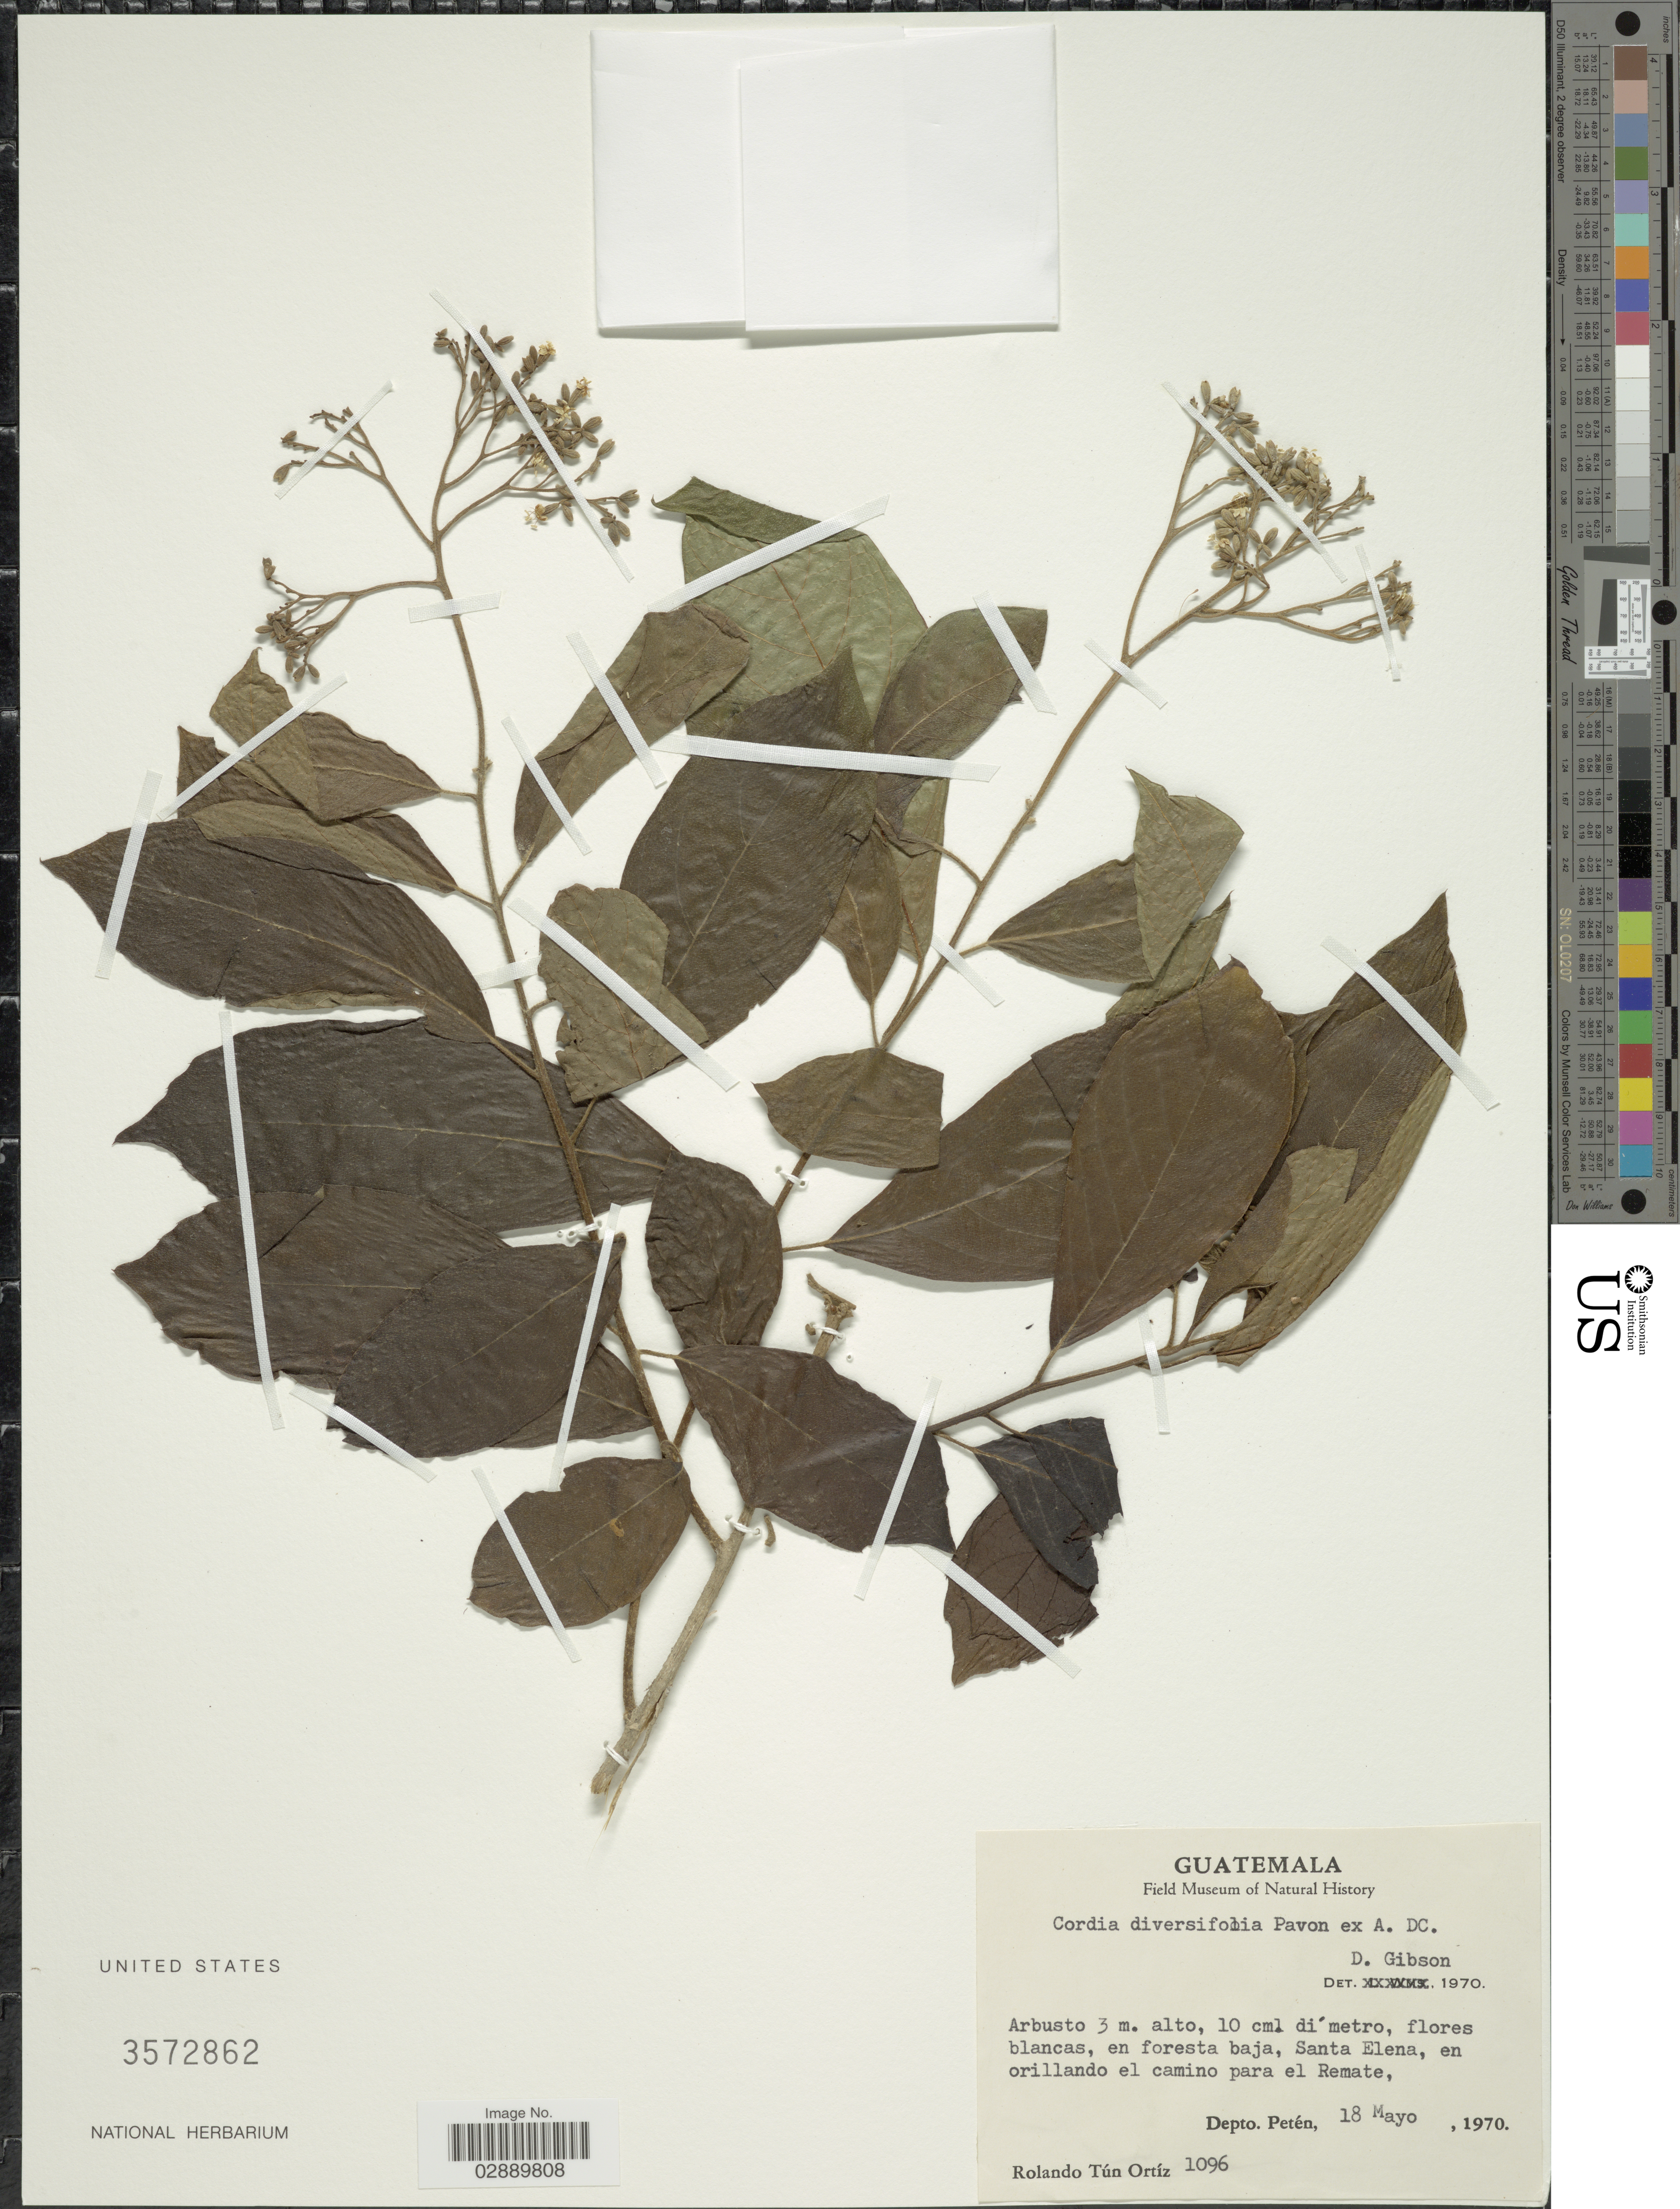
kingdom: Plantae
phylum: Tracheophyta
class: Magnoliopsida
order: Boraginales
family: Cordiaceae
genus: Cordia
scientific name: Cordia diversifolia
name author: Pav. ex DC.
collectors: R. T. Ortíz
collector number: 1096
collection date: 1970-05-18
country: Guatemala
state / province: El Petén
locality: Santa Elena, en orillando el camino para el Remate, Depto. Petén.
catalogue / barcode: US 3572862